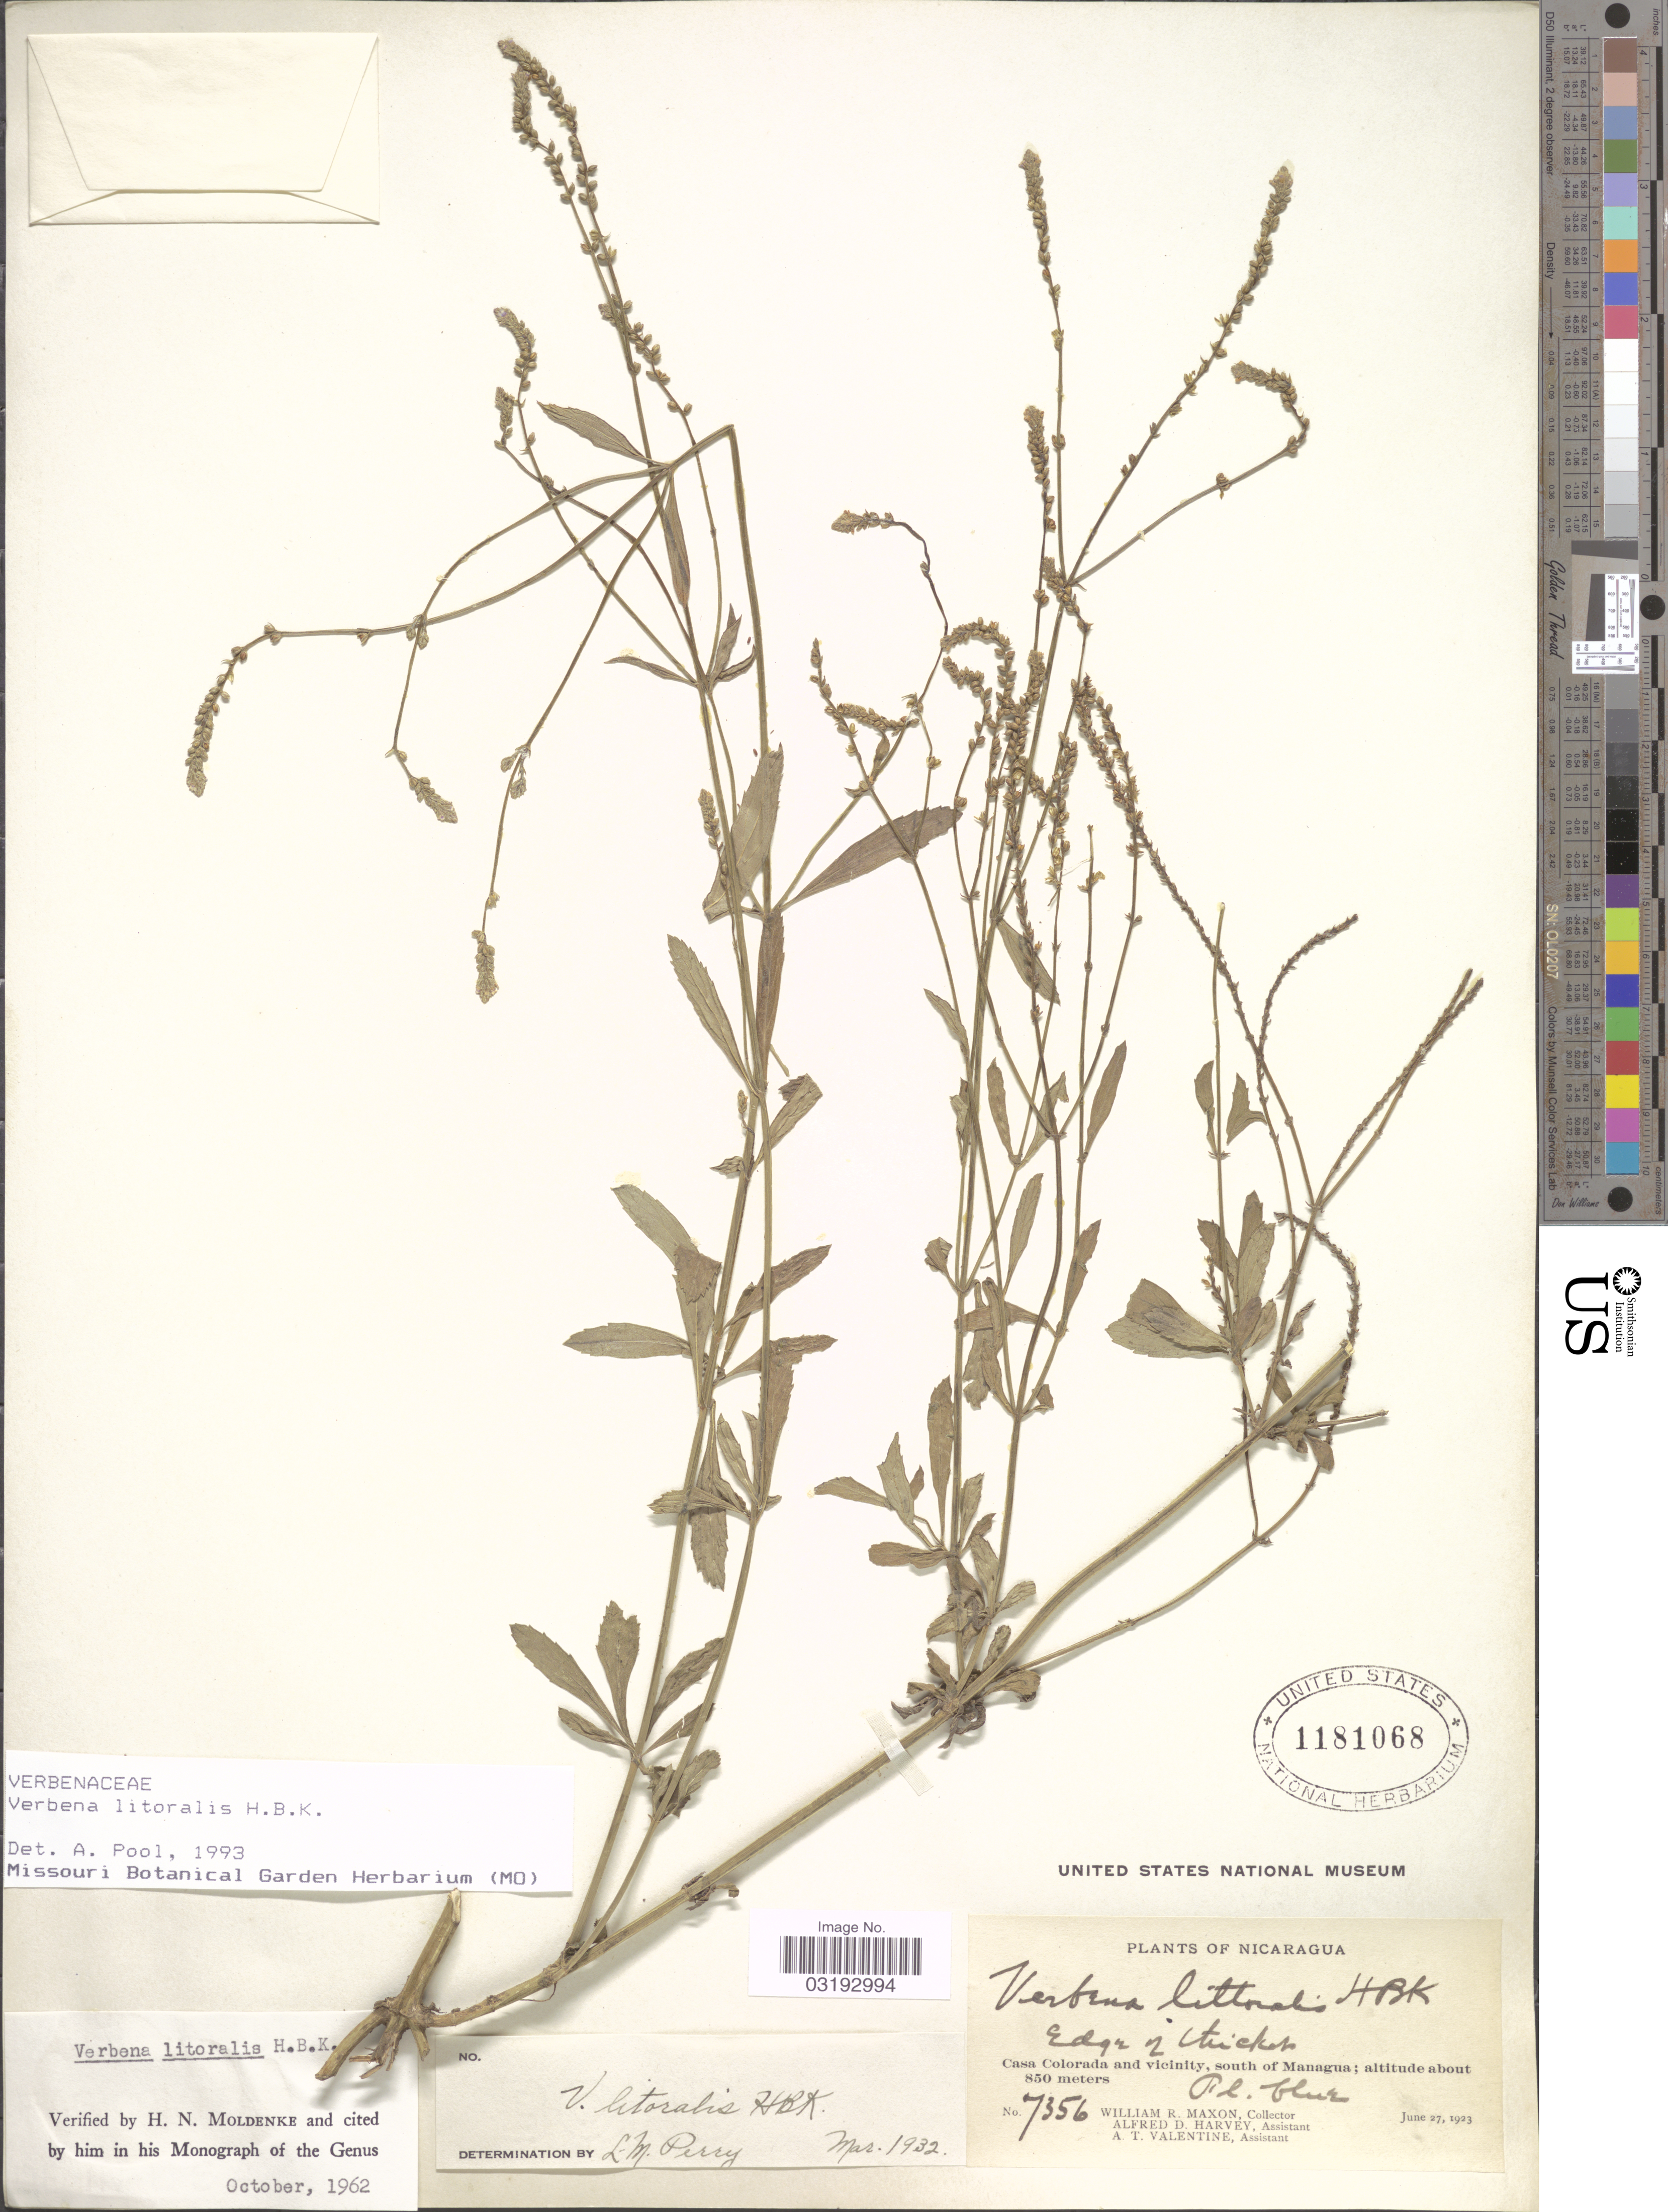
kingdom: Plantae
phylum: Tracheophyta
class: Magnoliopsida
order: Lamiales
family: Verbenaceae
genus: Verbena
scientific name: Verbena litoralis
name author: Kunth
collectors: W. R. Maxon, A. D. Harvey & A. Valentine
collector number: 7356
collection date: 1923-06-27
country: Nicaragua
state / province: Managua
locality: Casa Colorada and vicinity, south of Managua.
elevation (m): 850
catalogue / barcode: US 1181068